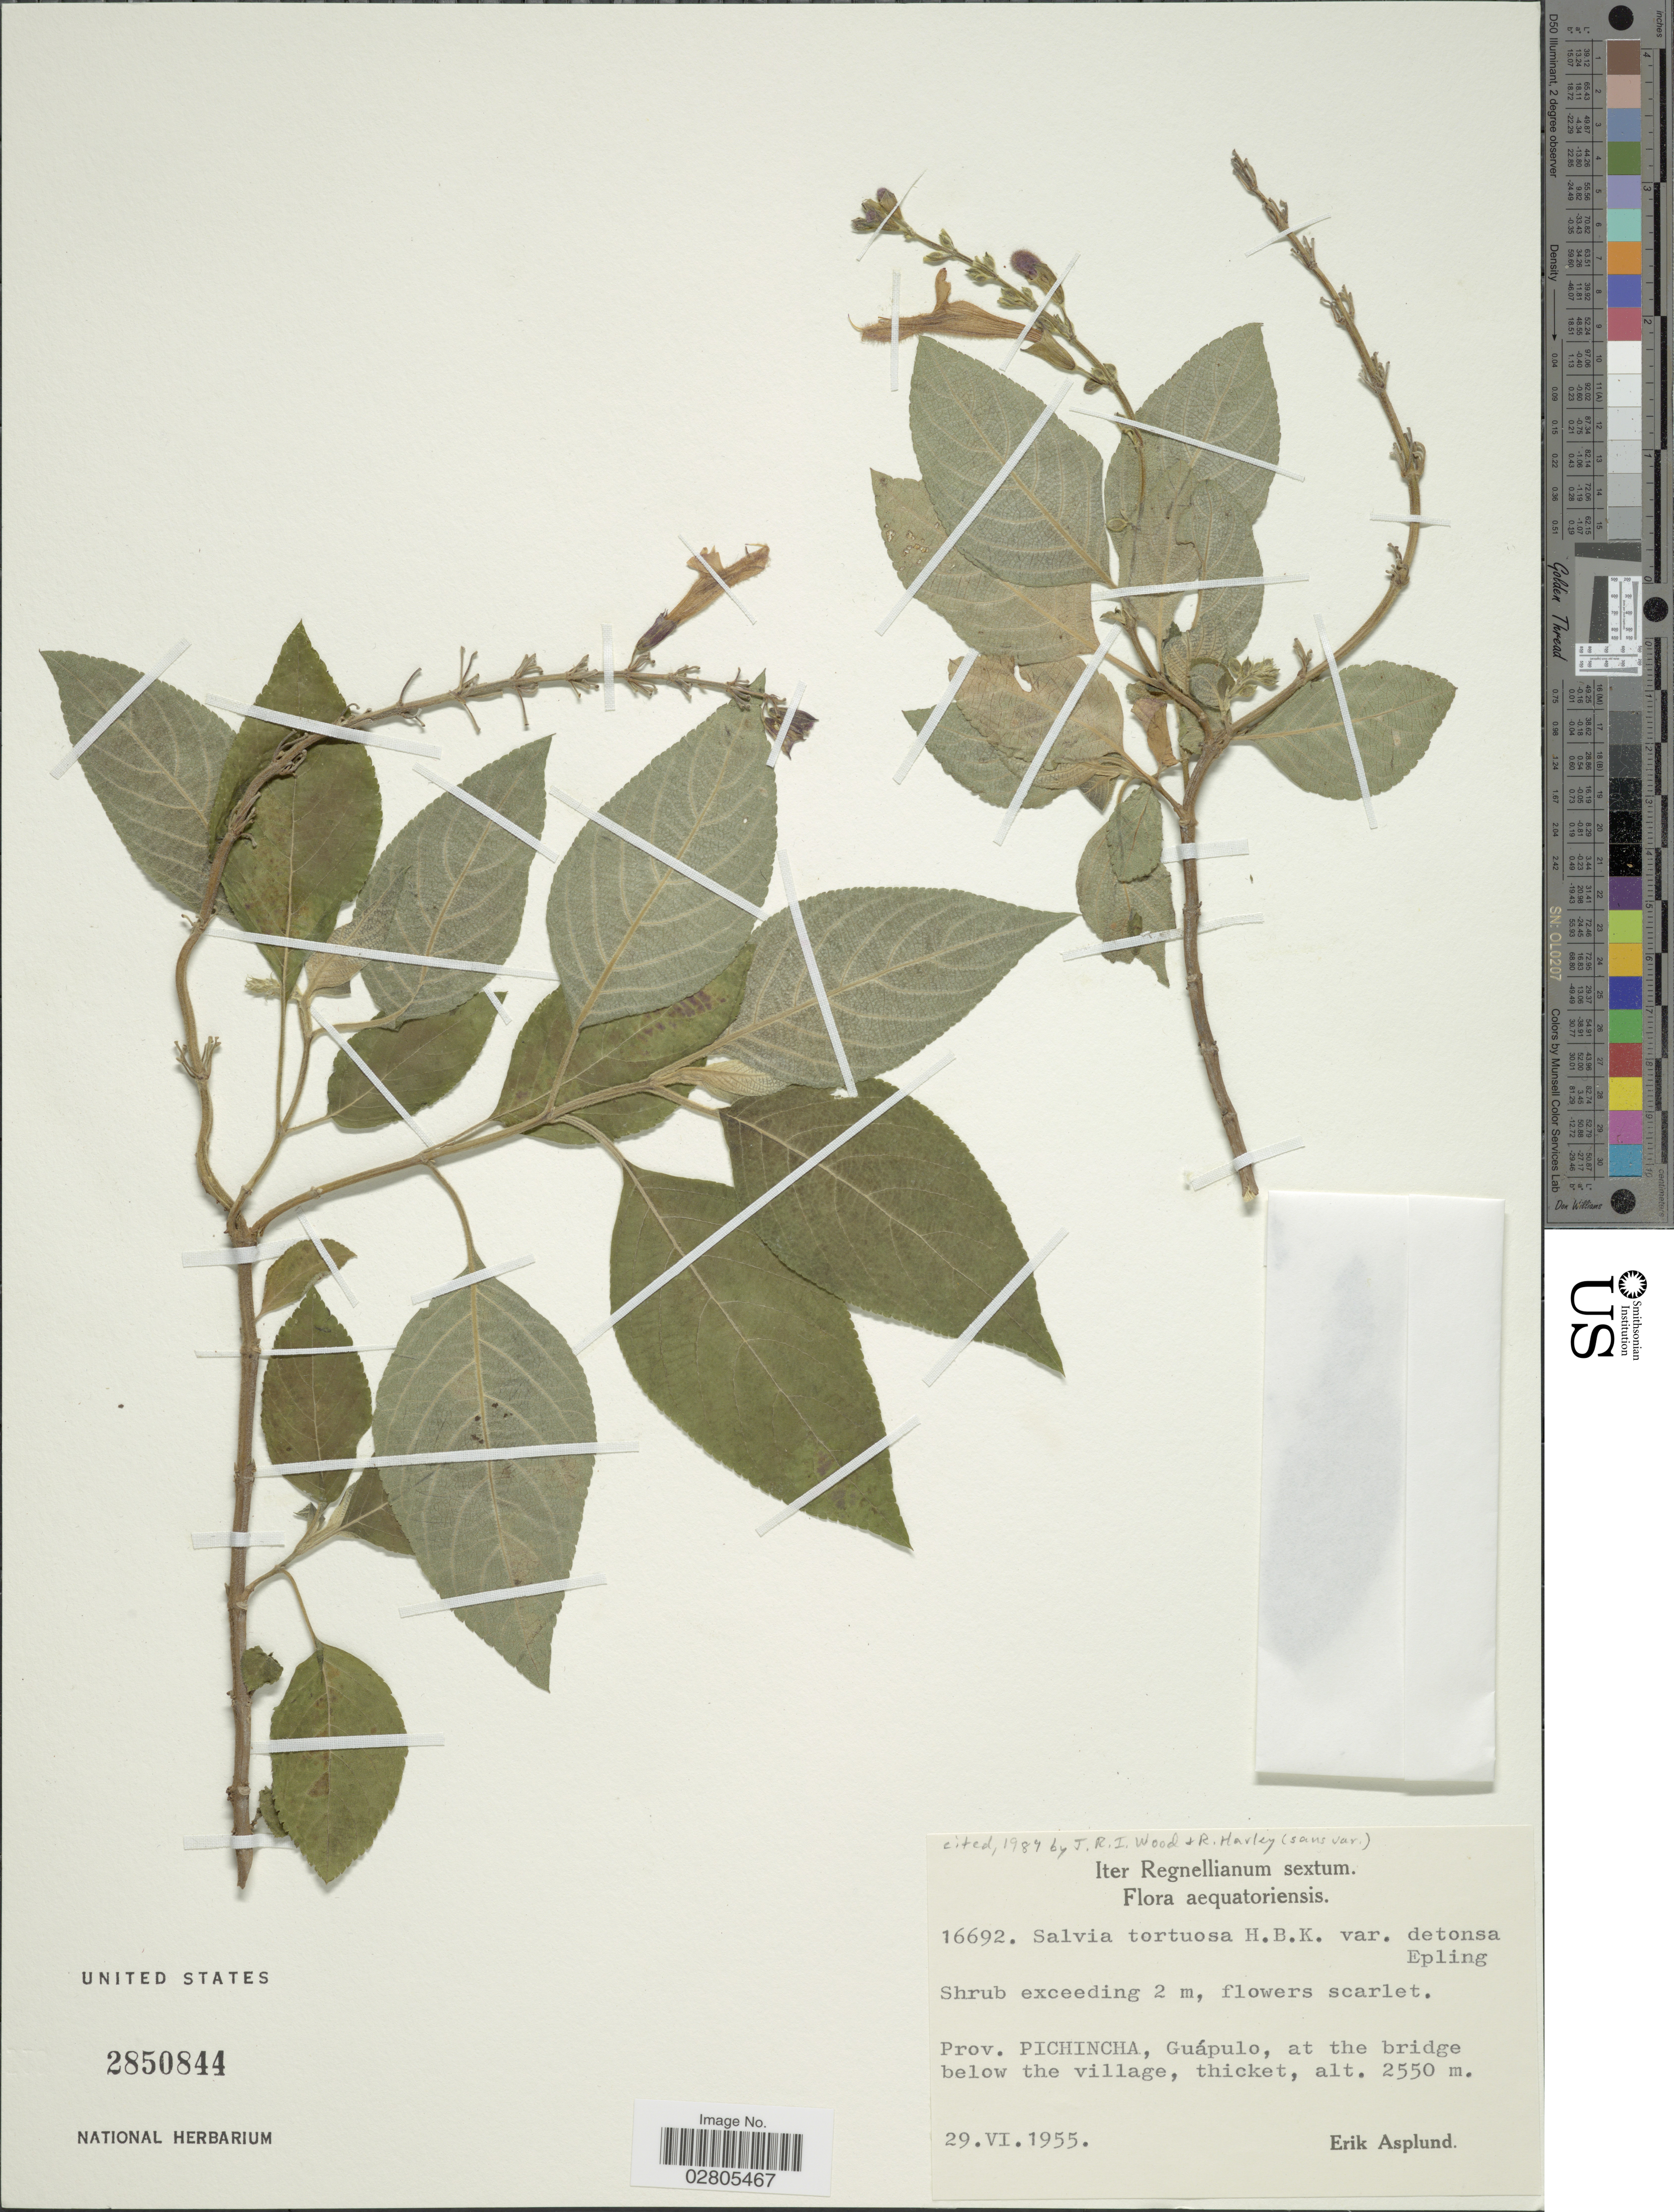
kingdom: Plantae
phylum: Tracheophyta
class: Magnoliopsida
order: Lamiales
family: Lamiaceae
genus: Salvia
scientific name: Salvia tortuosa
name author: Kunth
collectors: E. Asplund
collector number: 16692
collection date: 1955-06-29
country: Ecuador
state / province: Pichincha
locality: Prov. Pichincha, Guápulo, at the bridge below the village.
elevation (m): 2550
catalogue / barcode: US 2850844